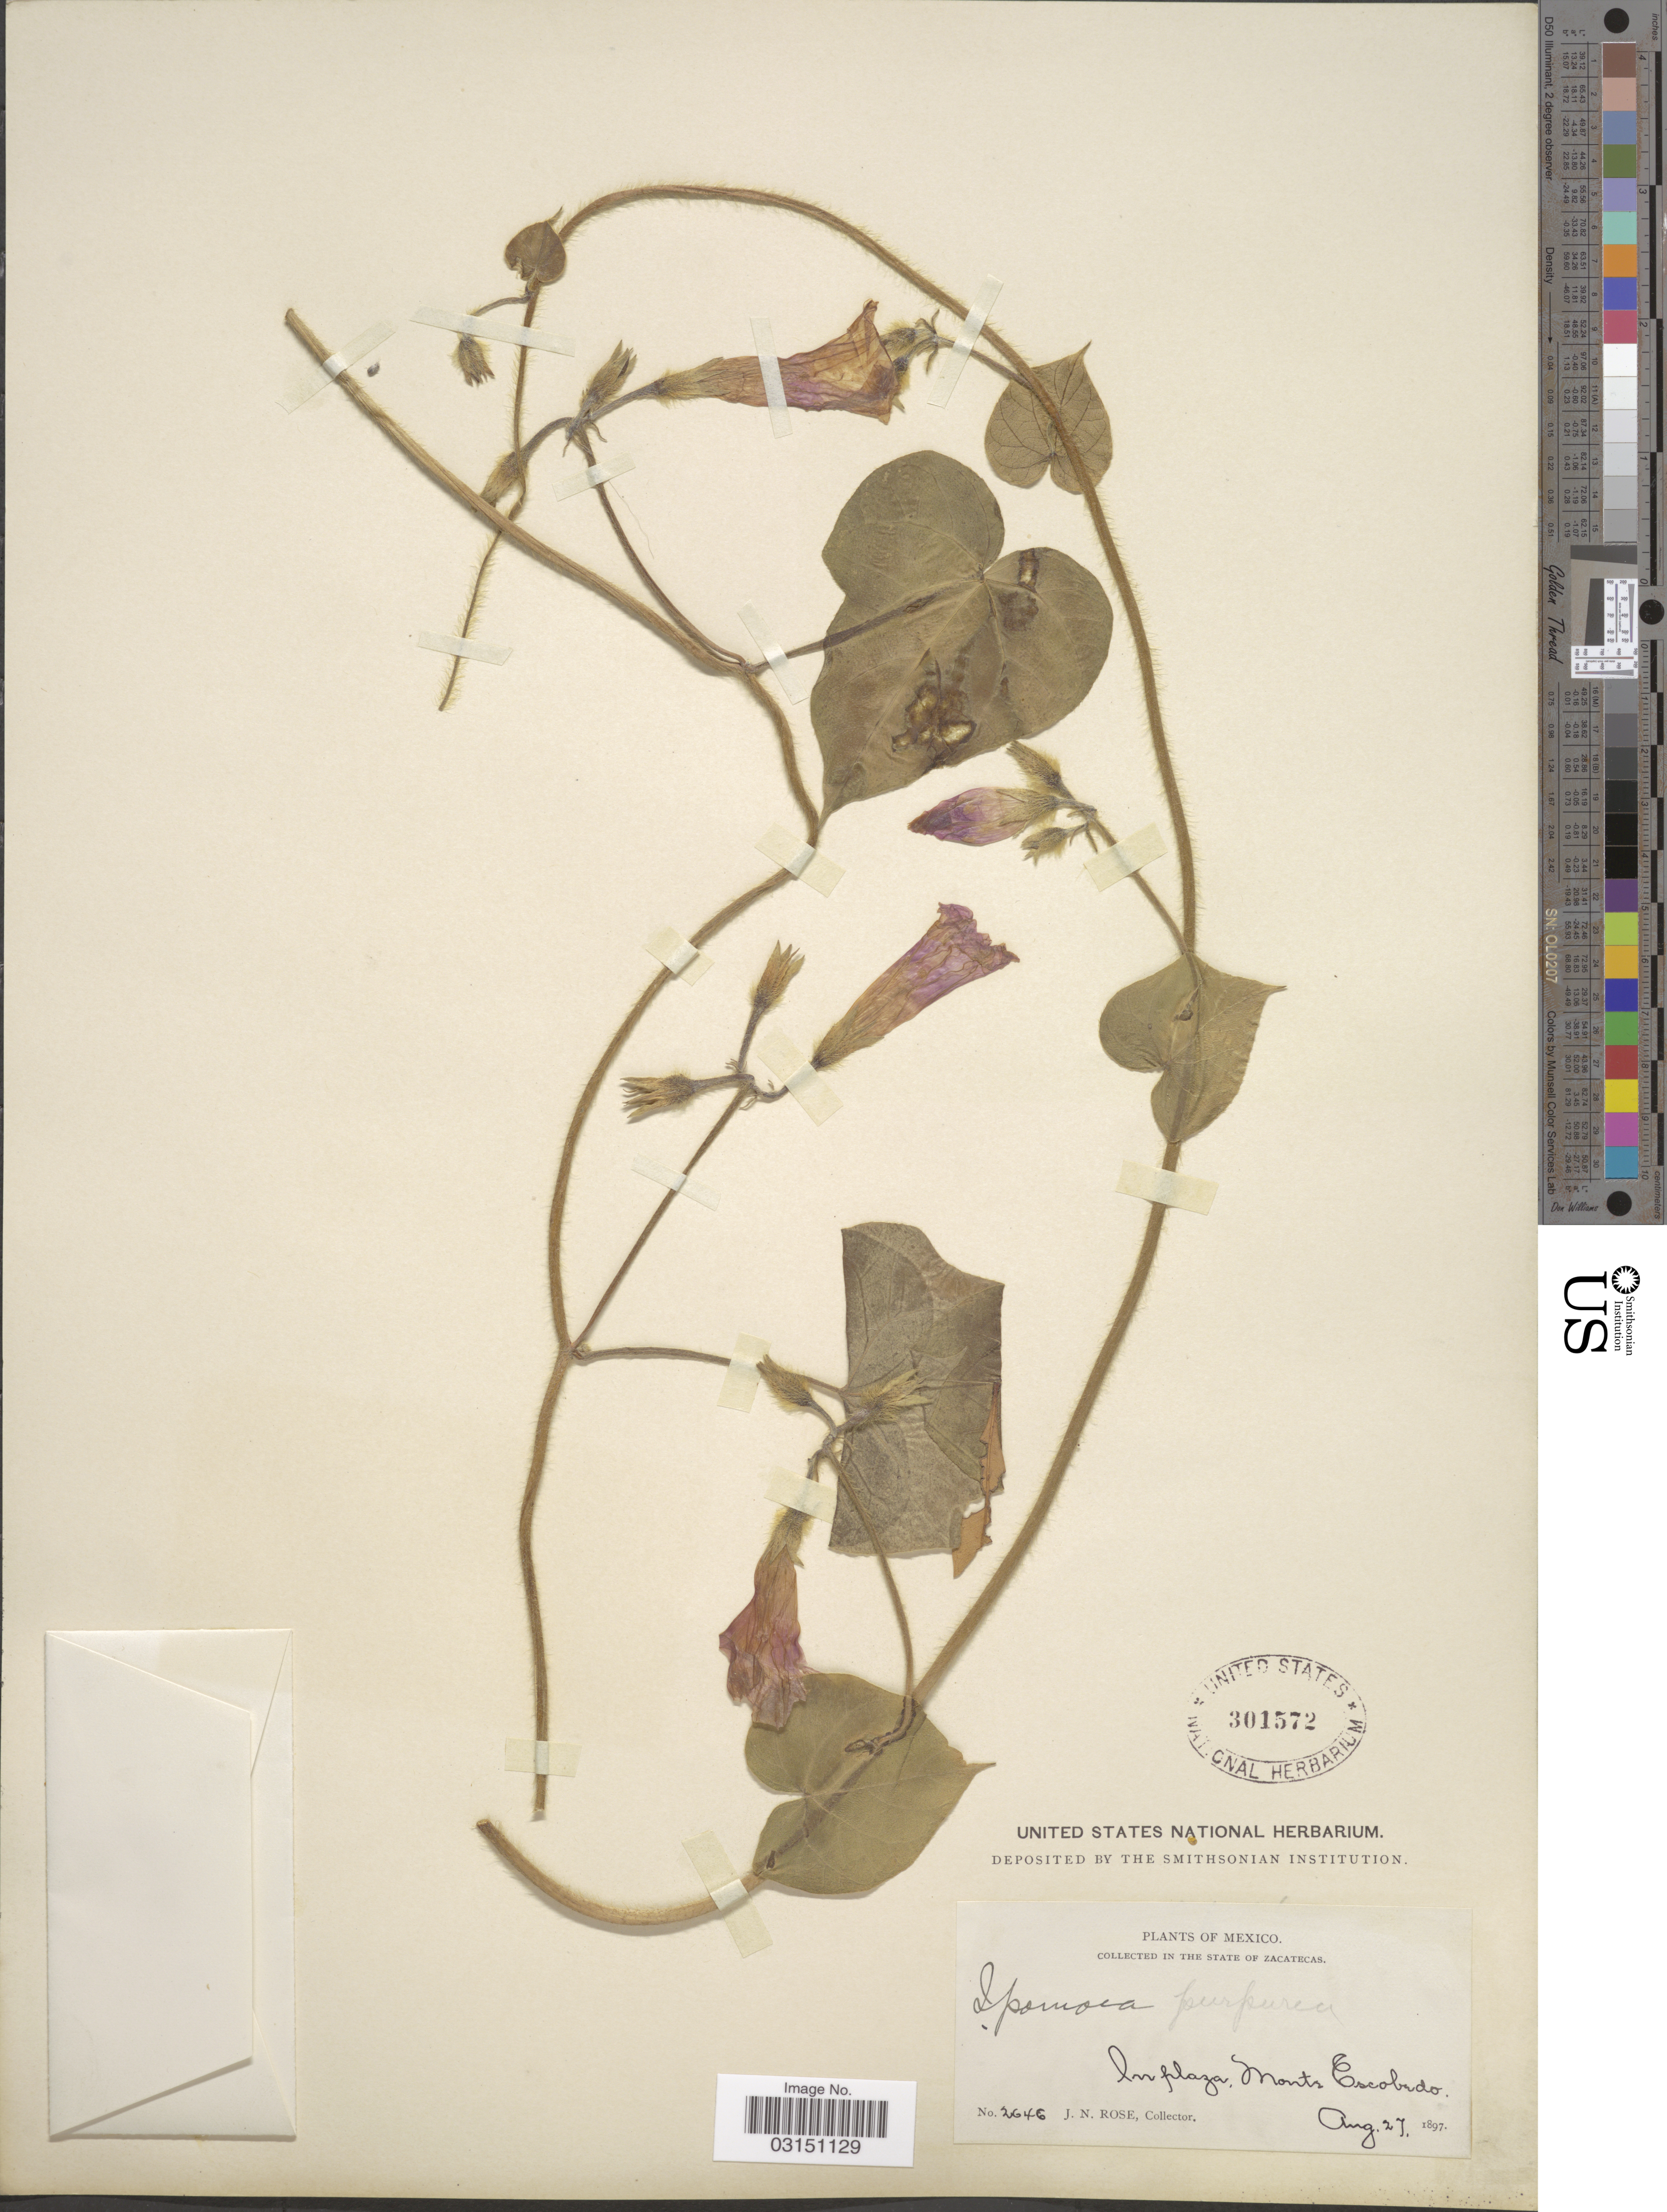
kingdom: Plantae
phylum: Tracheophyta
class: Magnoliopsida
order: Solanales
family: Convolvulaceae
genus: Ipomoea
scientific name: Ipomoea purpurea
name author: (L.) Roth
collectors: J. N. Rose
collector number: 2646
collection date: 1897-08-27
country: Mexico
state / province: Zacatecas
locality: In plaza, Monte Escobedo.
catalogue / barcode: US 301572